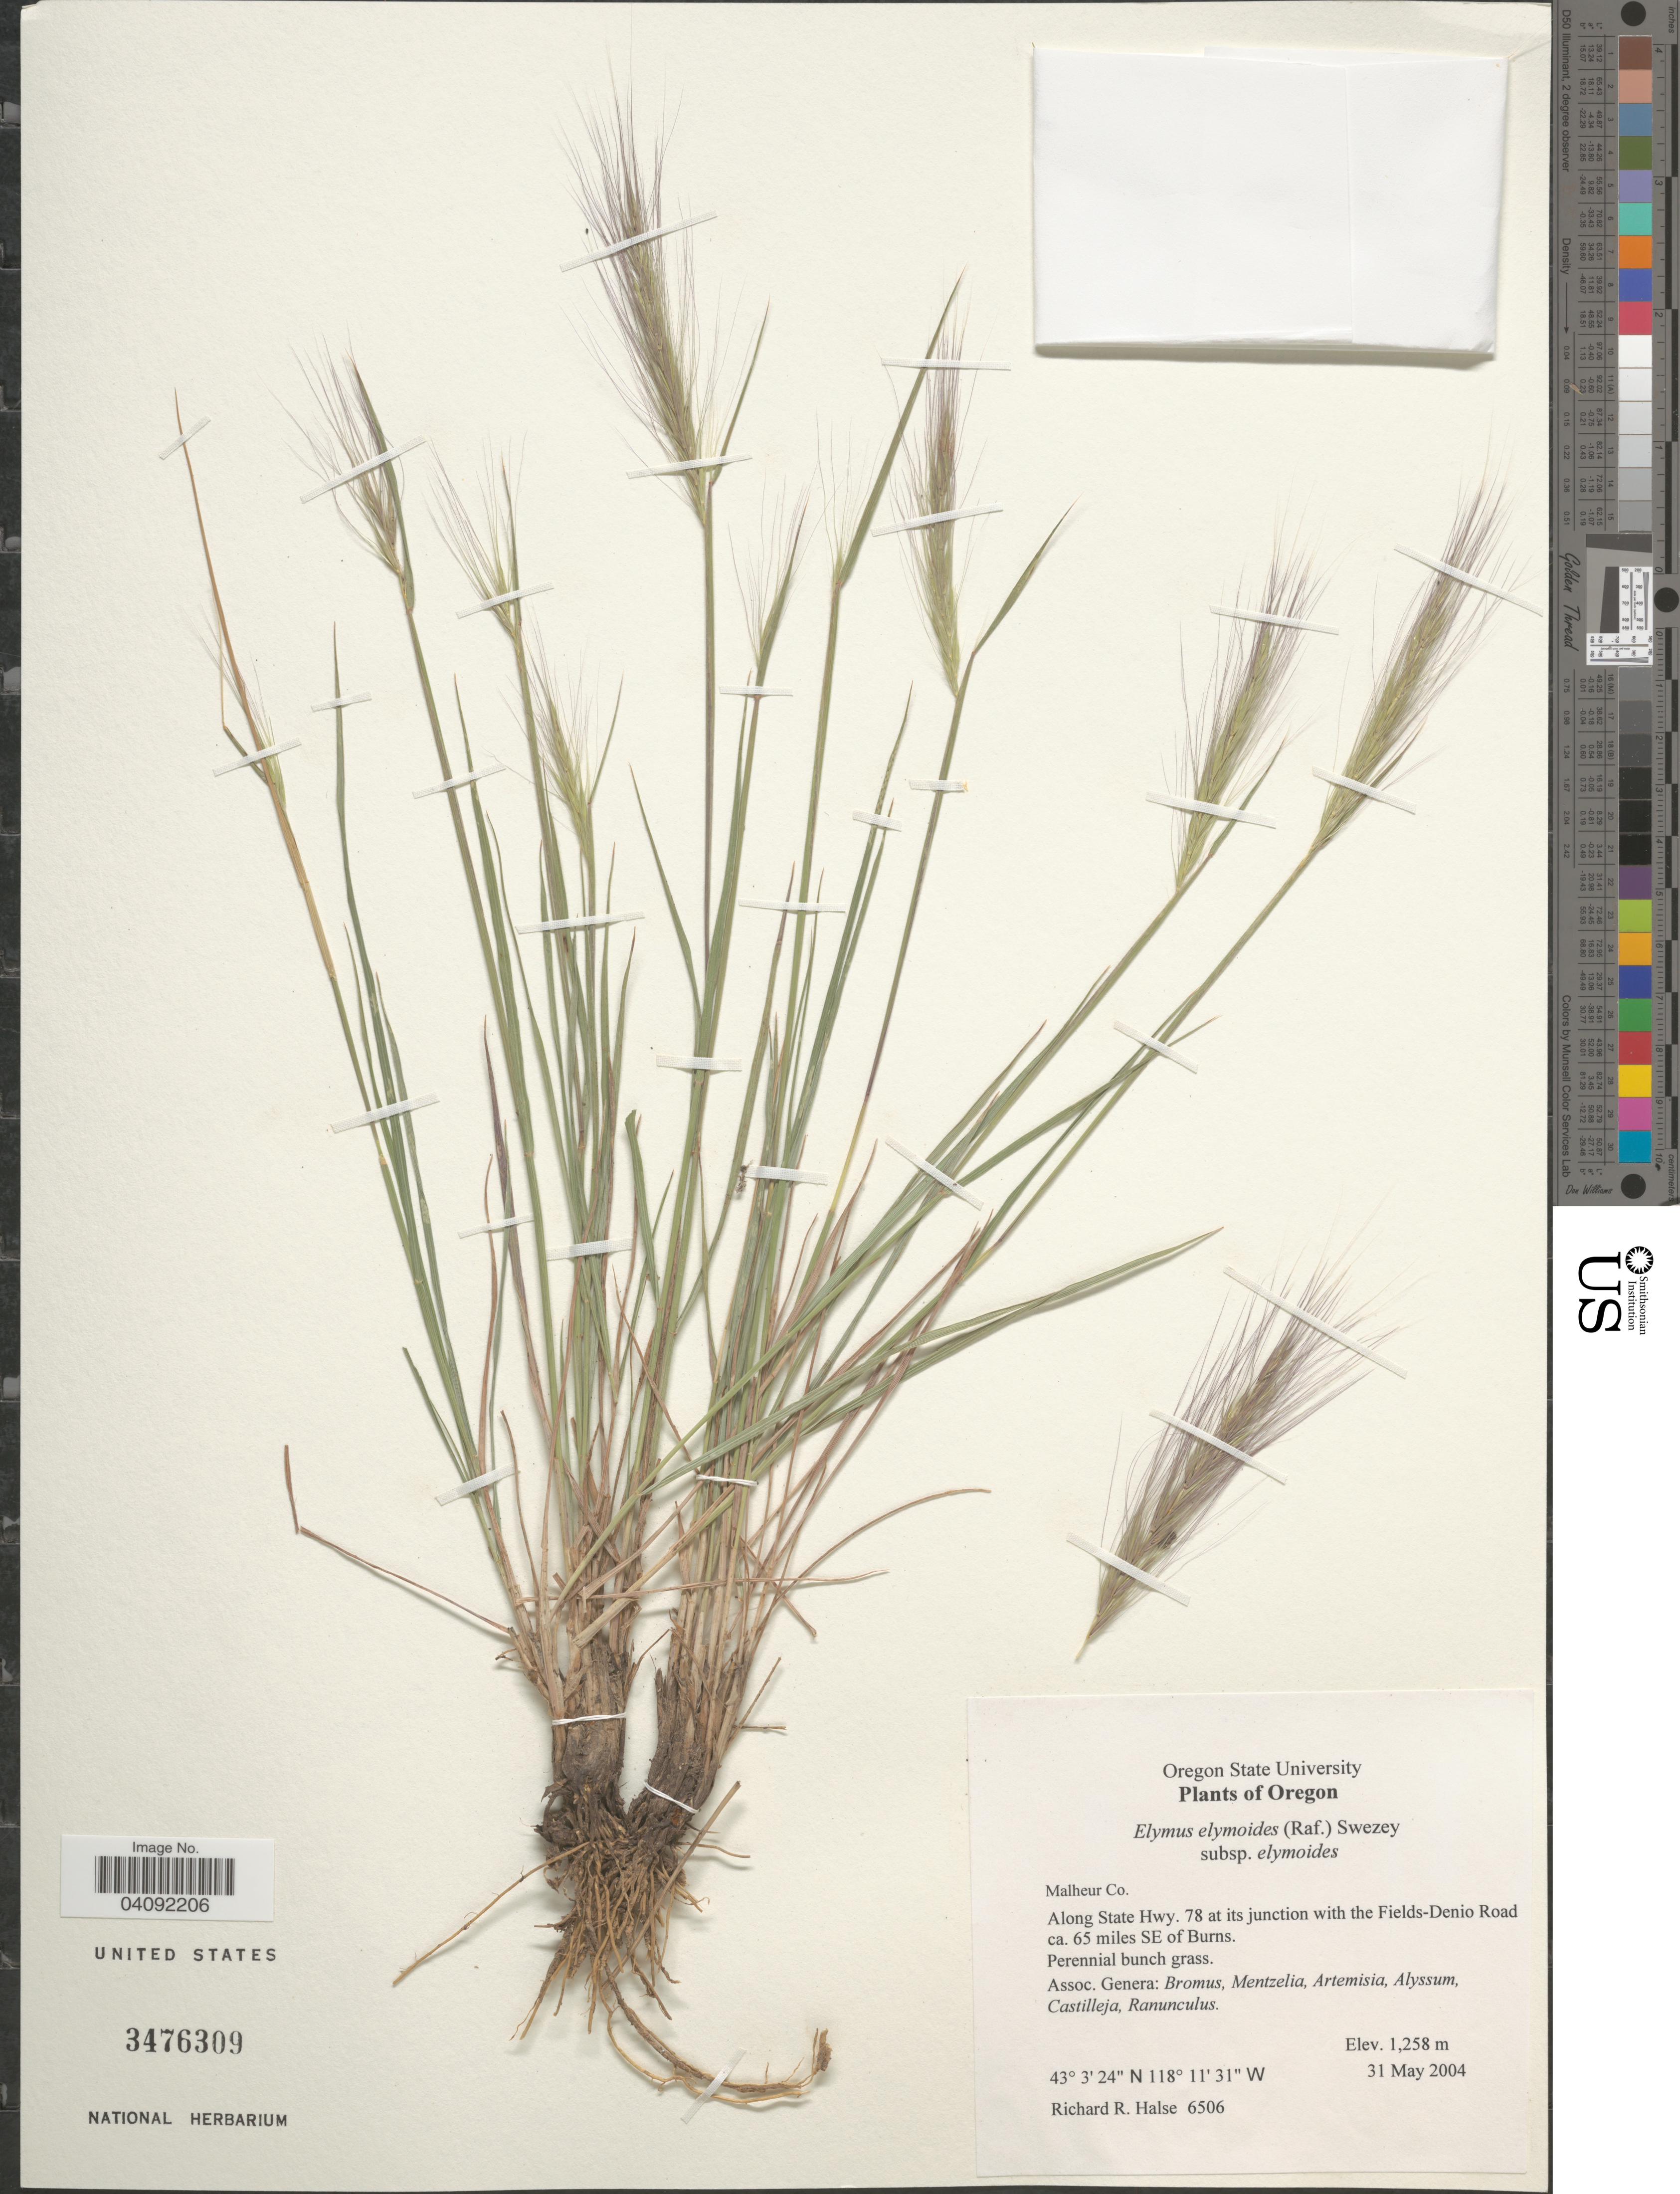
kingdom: Plantae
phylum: Tracheophyta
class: Liliopsida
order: Poales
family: Poaceae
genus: Elymus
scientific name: Elymus elymoides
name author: (Raf.) Swezey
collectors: R. Halse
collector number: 6506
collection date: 2004-05-31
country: United States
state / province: Oregon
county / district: Malheur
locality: Malheur Co. Along State Hwy. 78 at its junction with the Fields-Denio road ca. 65 miles SE of Burns.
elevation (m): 1258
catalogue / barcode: US 3476309